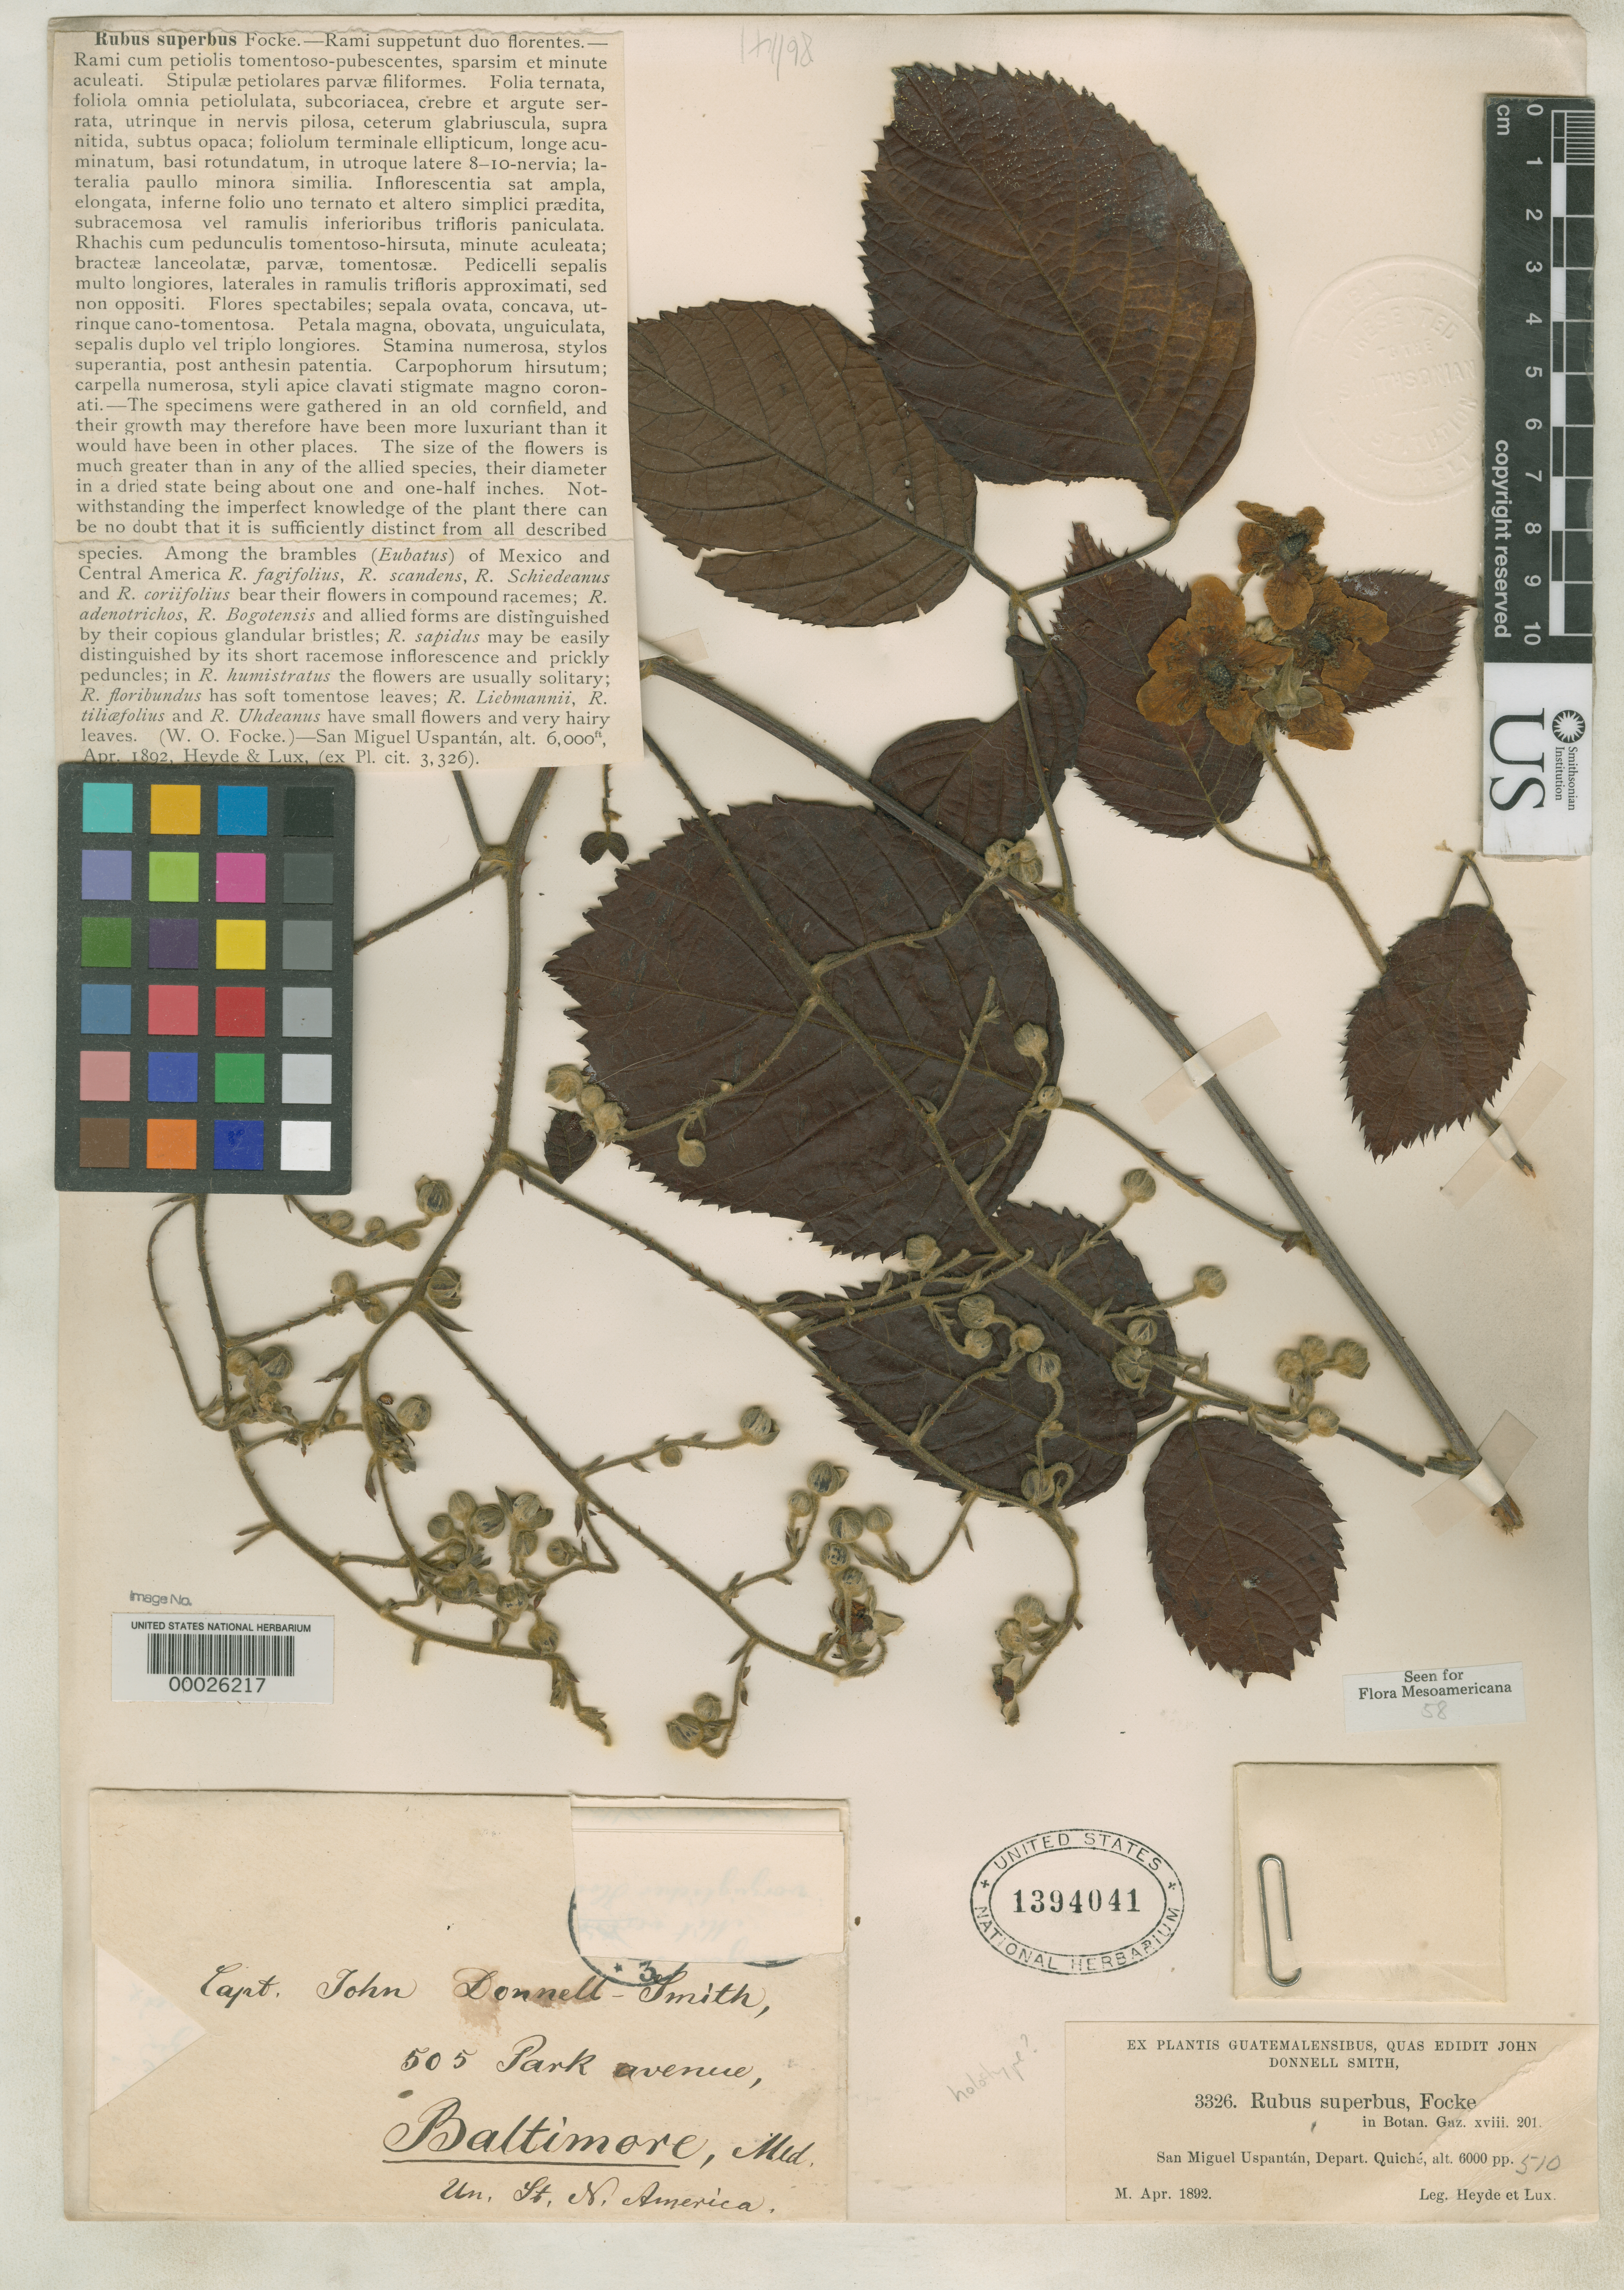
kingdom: Plantae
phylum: Tracheophyta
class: Magnoliopsida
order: Rosales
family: Rosaceae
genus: Rubus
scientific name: Rubus superbus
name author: Focke in Donn. Sm.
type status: Type Collection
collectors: E. T. Heyde & E. Lux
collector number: ex Pl. Guat. 3326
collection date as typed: Apr 1892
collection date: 1892-04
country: Guatemala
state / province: El Quiché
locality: San Miguel Uspantán.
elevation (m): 1829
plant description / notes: Specimen ex John Donnell Smith herbarium; possibly the holotype?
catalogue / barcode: US 1394041